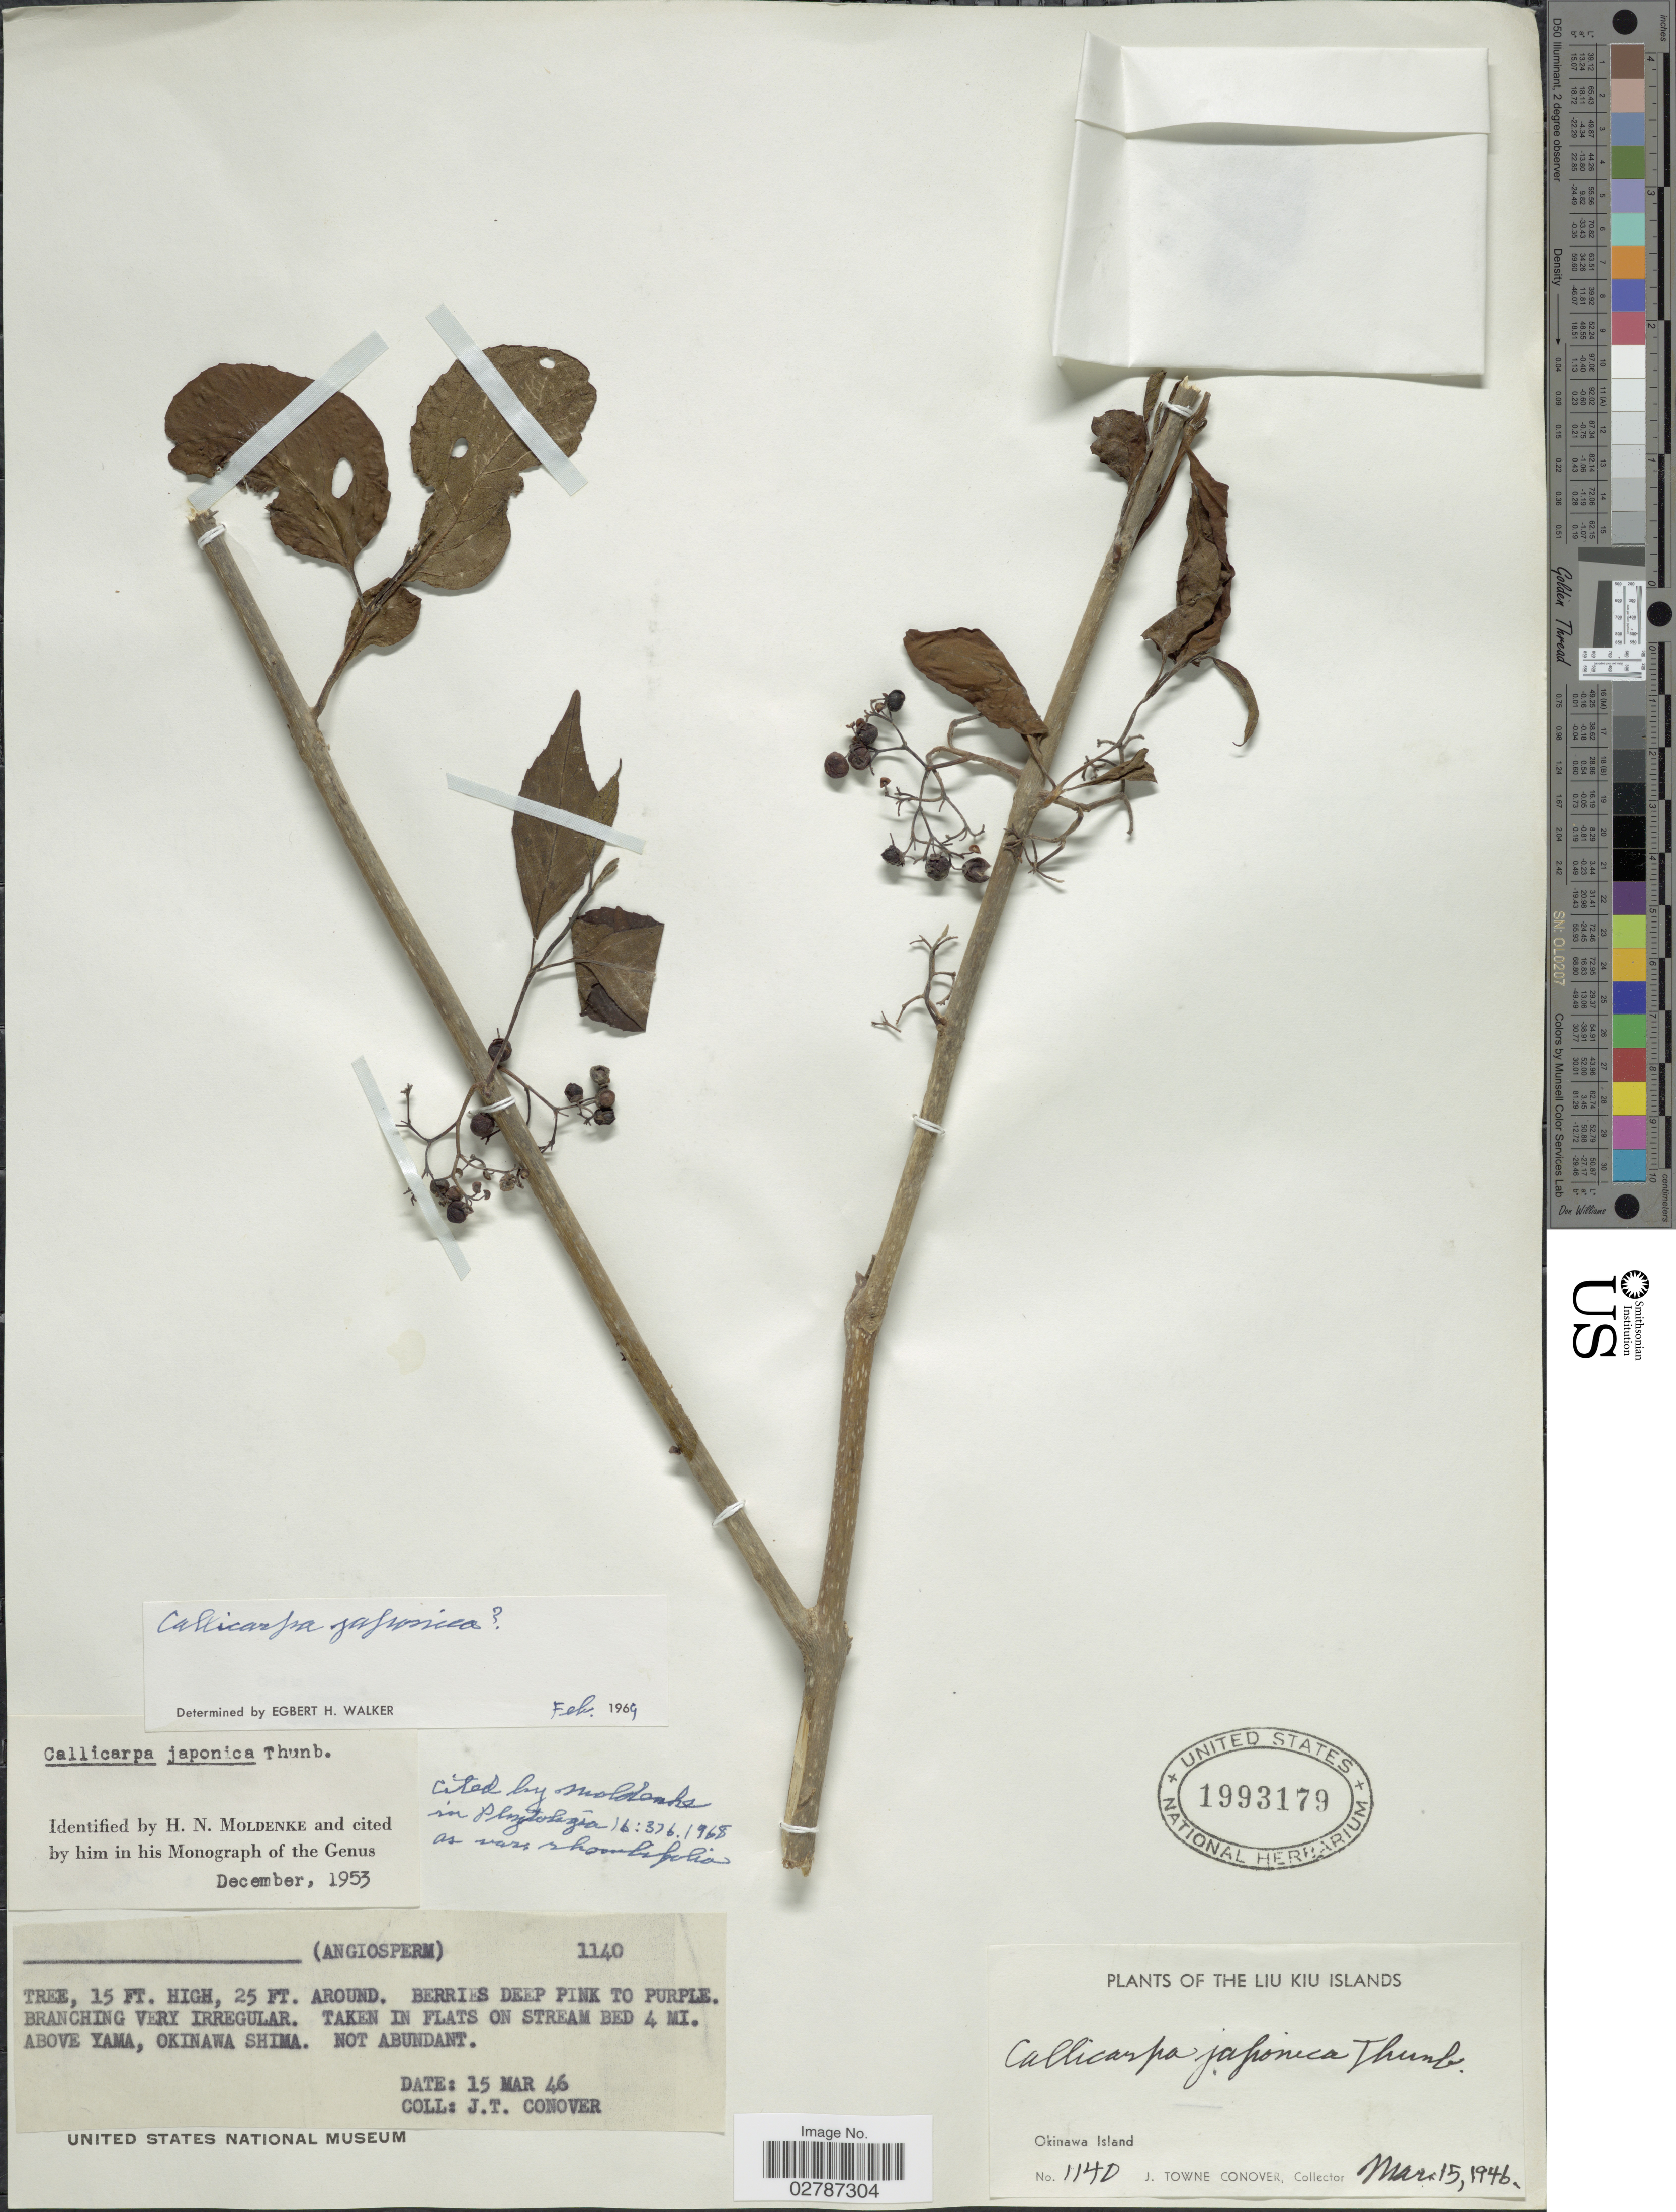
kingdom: Plantae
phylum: Tracheophyta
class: Magnoliopsida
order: Lamiales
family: Lamiaceae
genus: Callicarpa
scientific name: Callicarpa japonica var. japonica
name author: Thunb.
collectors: J. T. Conover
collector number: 1140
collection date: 1946-03-15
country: Japan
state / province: Okinawa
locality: Liu Kiu Islands. Okinawa Island. Taken in flats on stream bed 4 mi. above Yama, Okinawa Shima.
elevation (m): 8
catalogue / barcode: US 1993179